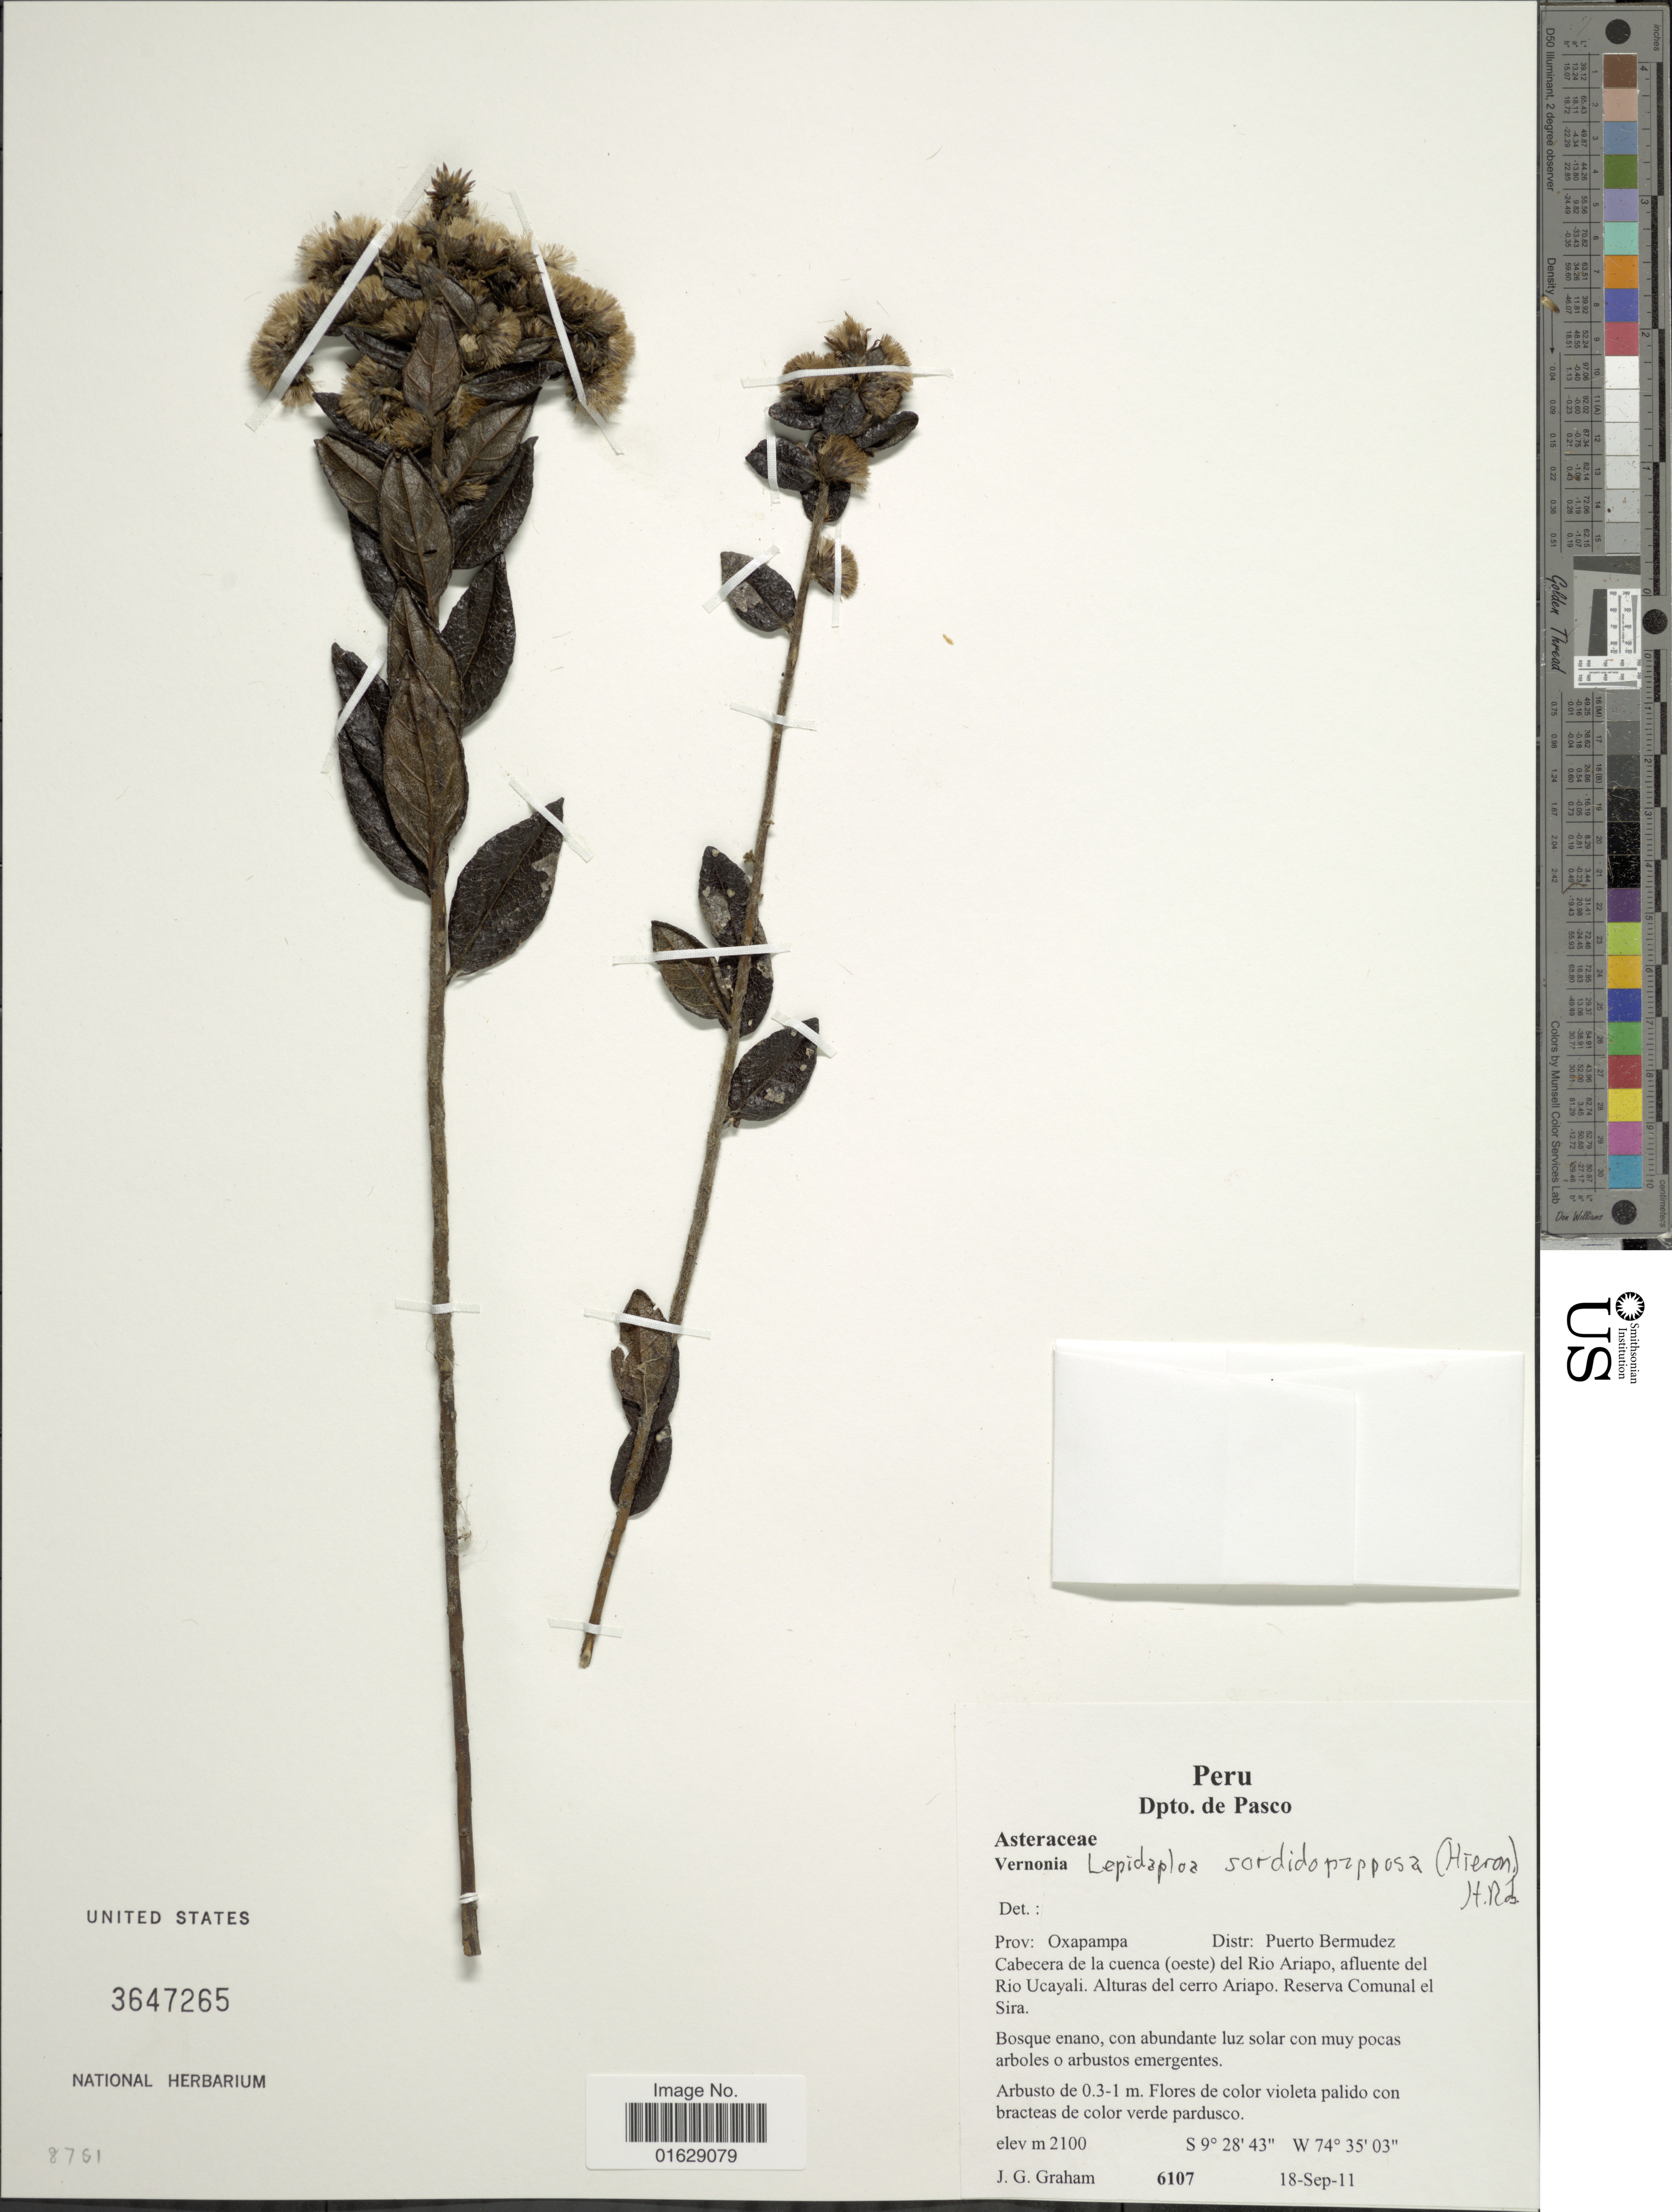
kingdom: Plantae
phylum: Tracheophyta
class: Magnoliopsida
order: Asterales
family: Asteraceae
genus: Lepidaploa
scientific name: Lepidaploa sordidopapposa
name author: (Hieron.) H. Rob.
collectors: J. Graham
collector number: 6107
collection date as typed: Transcribed d/m/y: 18/9/11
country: Peru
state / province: Pasco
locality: Dpto. de Pasco. Prov. Oxapampa. Distr: Puerto Bermudez. Cabecera de la cuenca (oeste) del Rio Ariapo, afluente del Rio Ucayali. Alturas del cerro Ariapo. Reserva Comunal el Sira.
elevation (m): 2100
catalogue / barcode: US 3647265